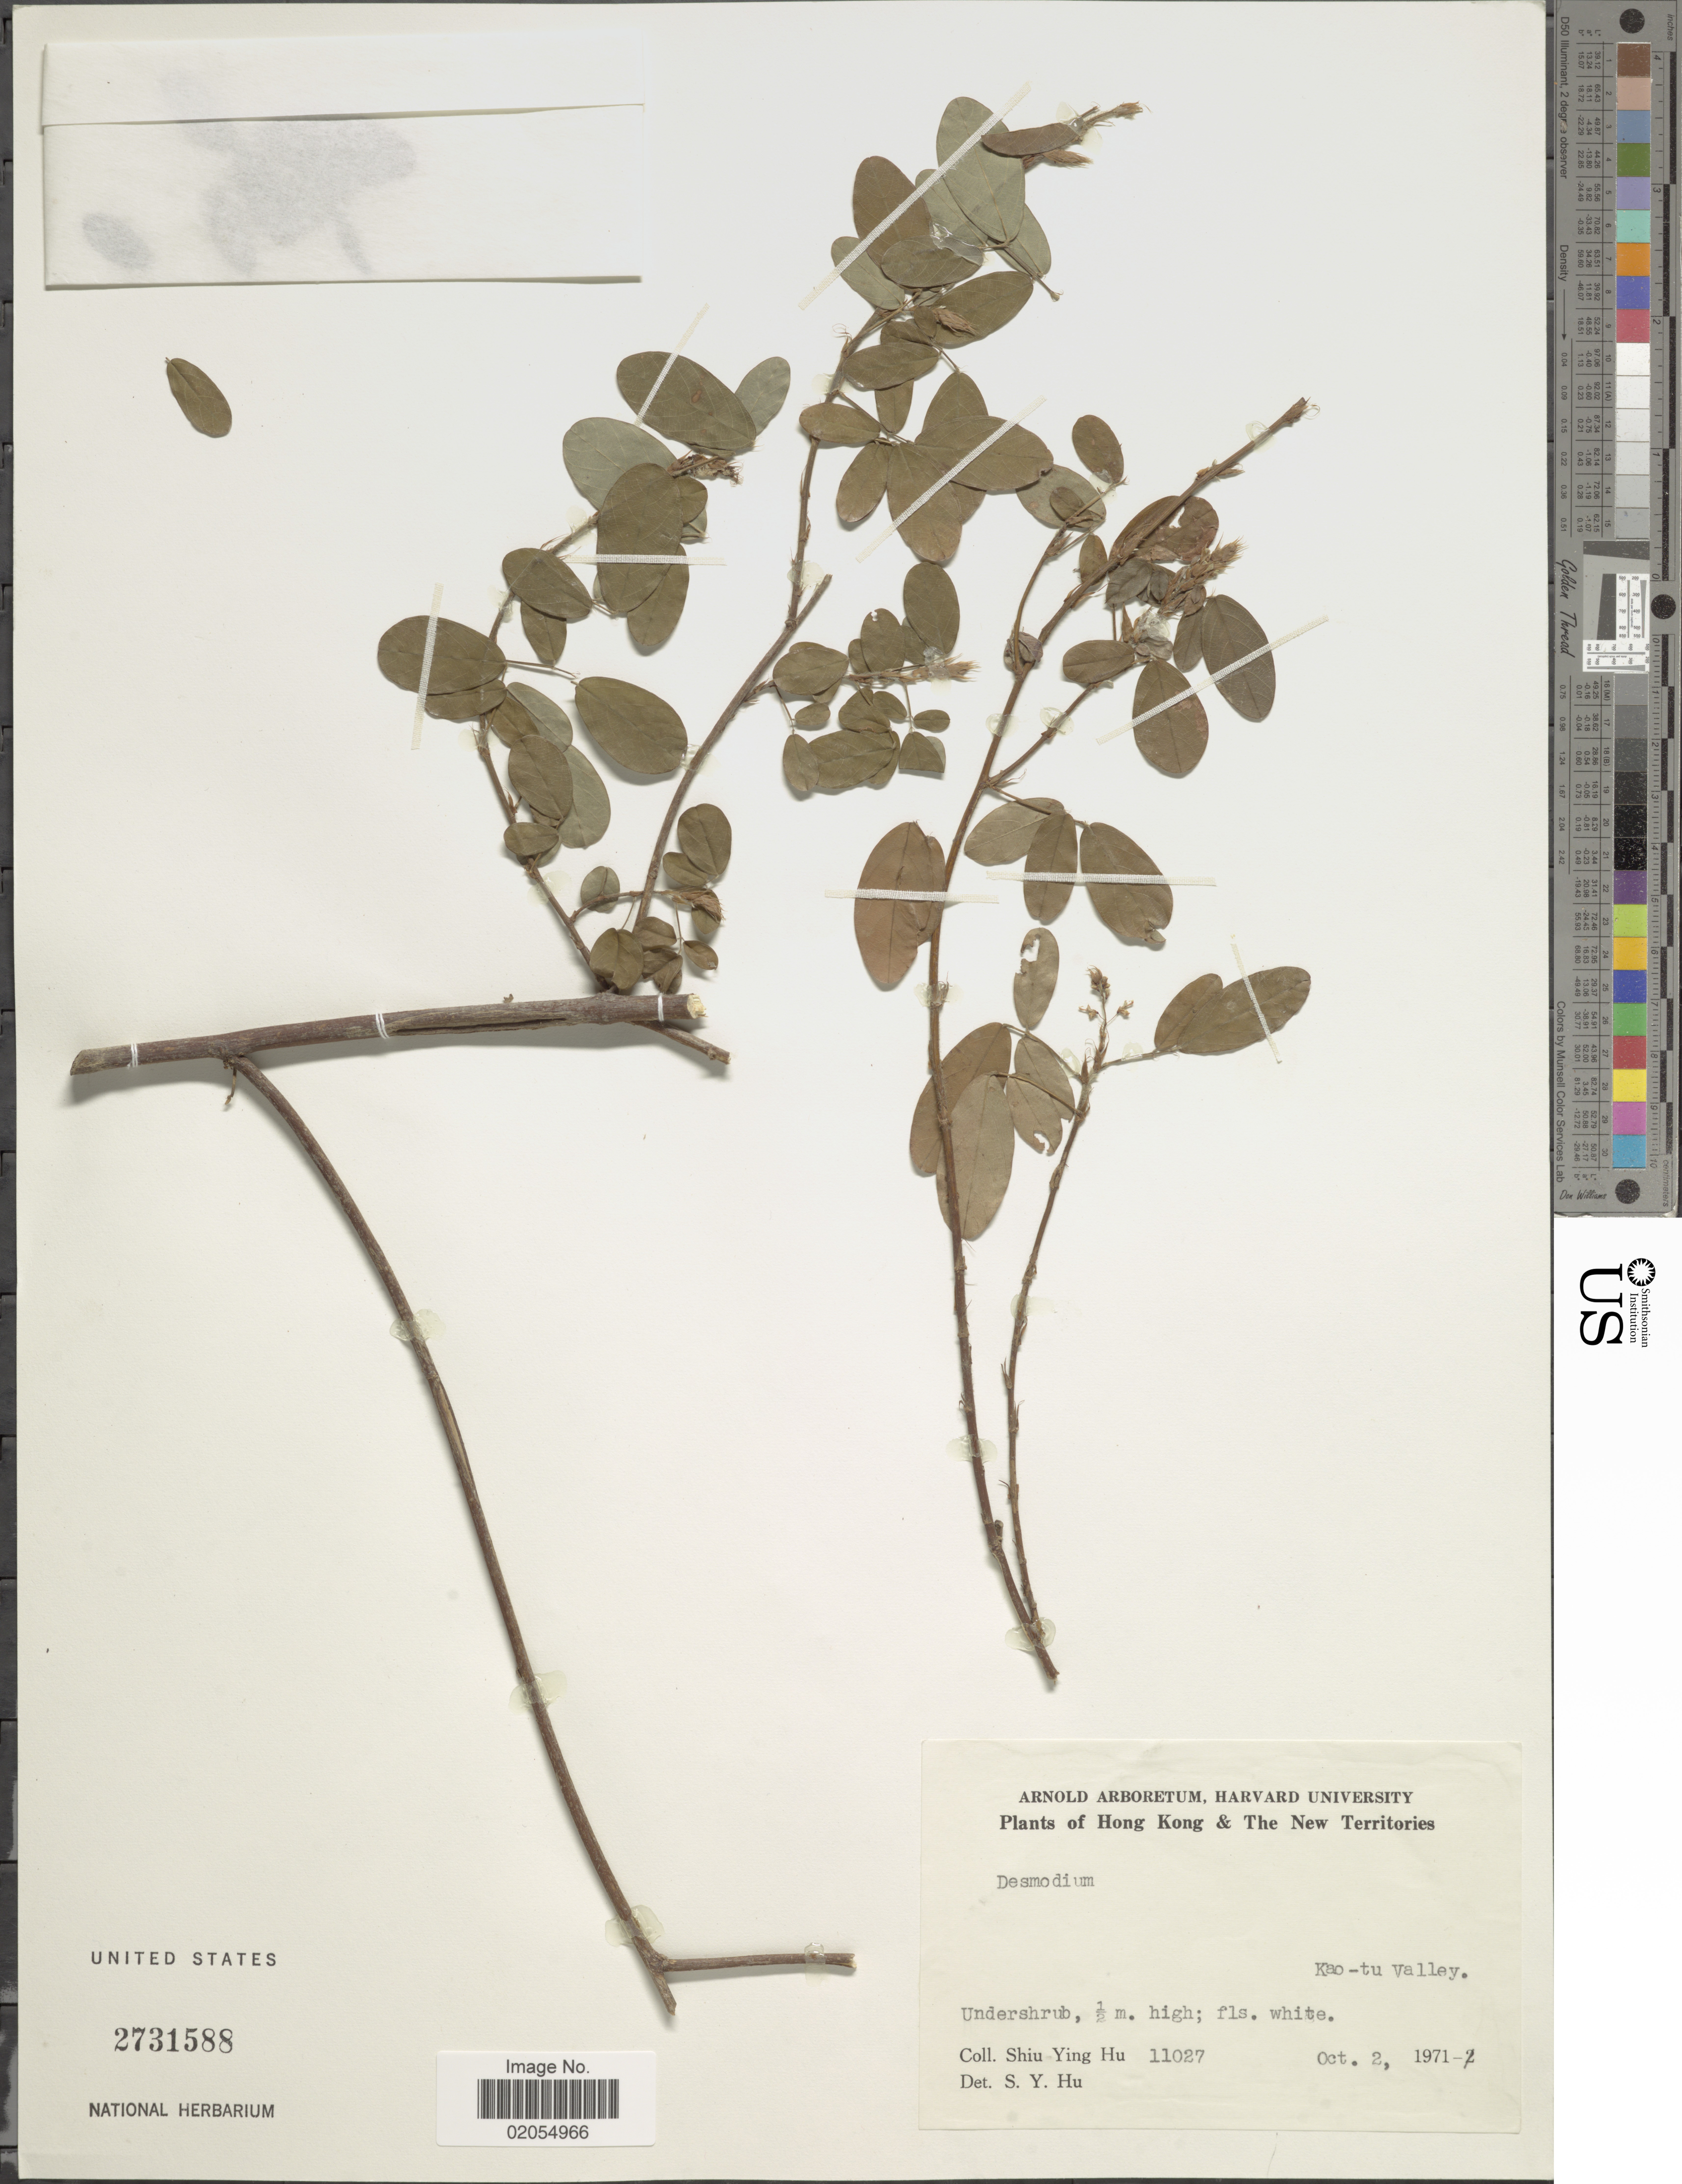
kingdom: Plantae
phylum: Tracheophyta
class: Magnoliopsida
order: Fabales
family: Fabaceae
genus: Desmodium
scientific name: Desmodium sp.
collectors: S. Y. Hu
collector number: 22038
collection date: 1971-10-02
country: China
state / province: Hong Kong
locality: Hong Kong & The New Terrirtories, Kao-tu Valley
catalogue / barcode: US 2731588